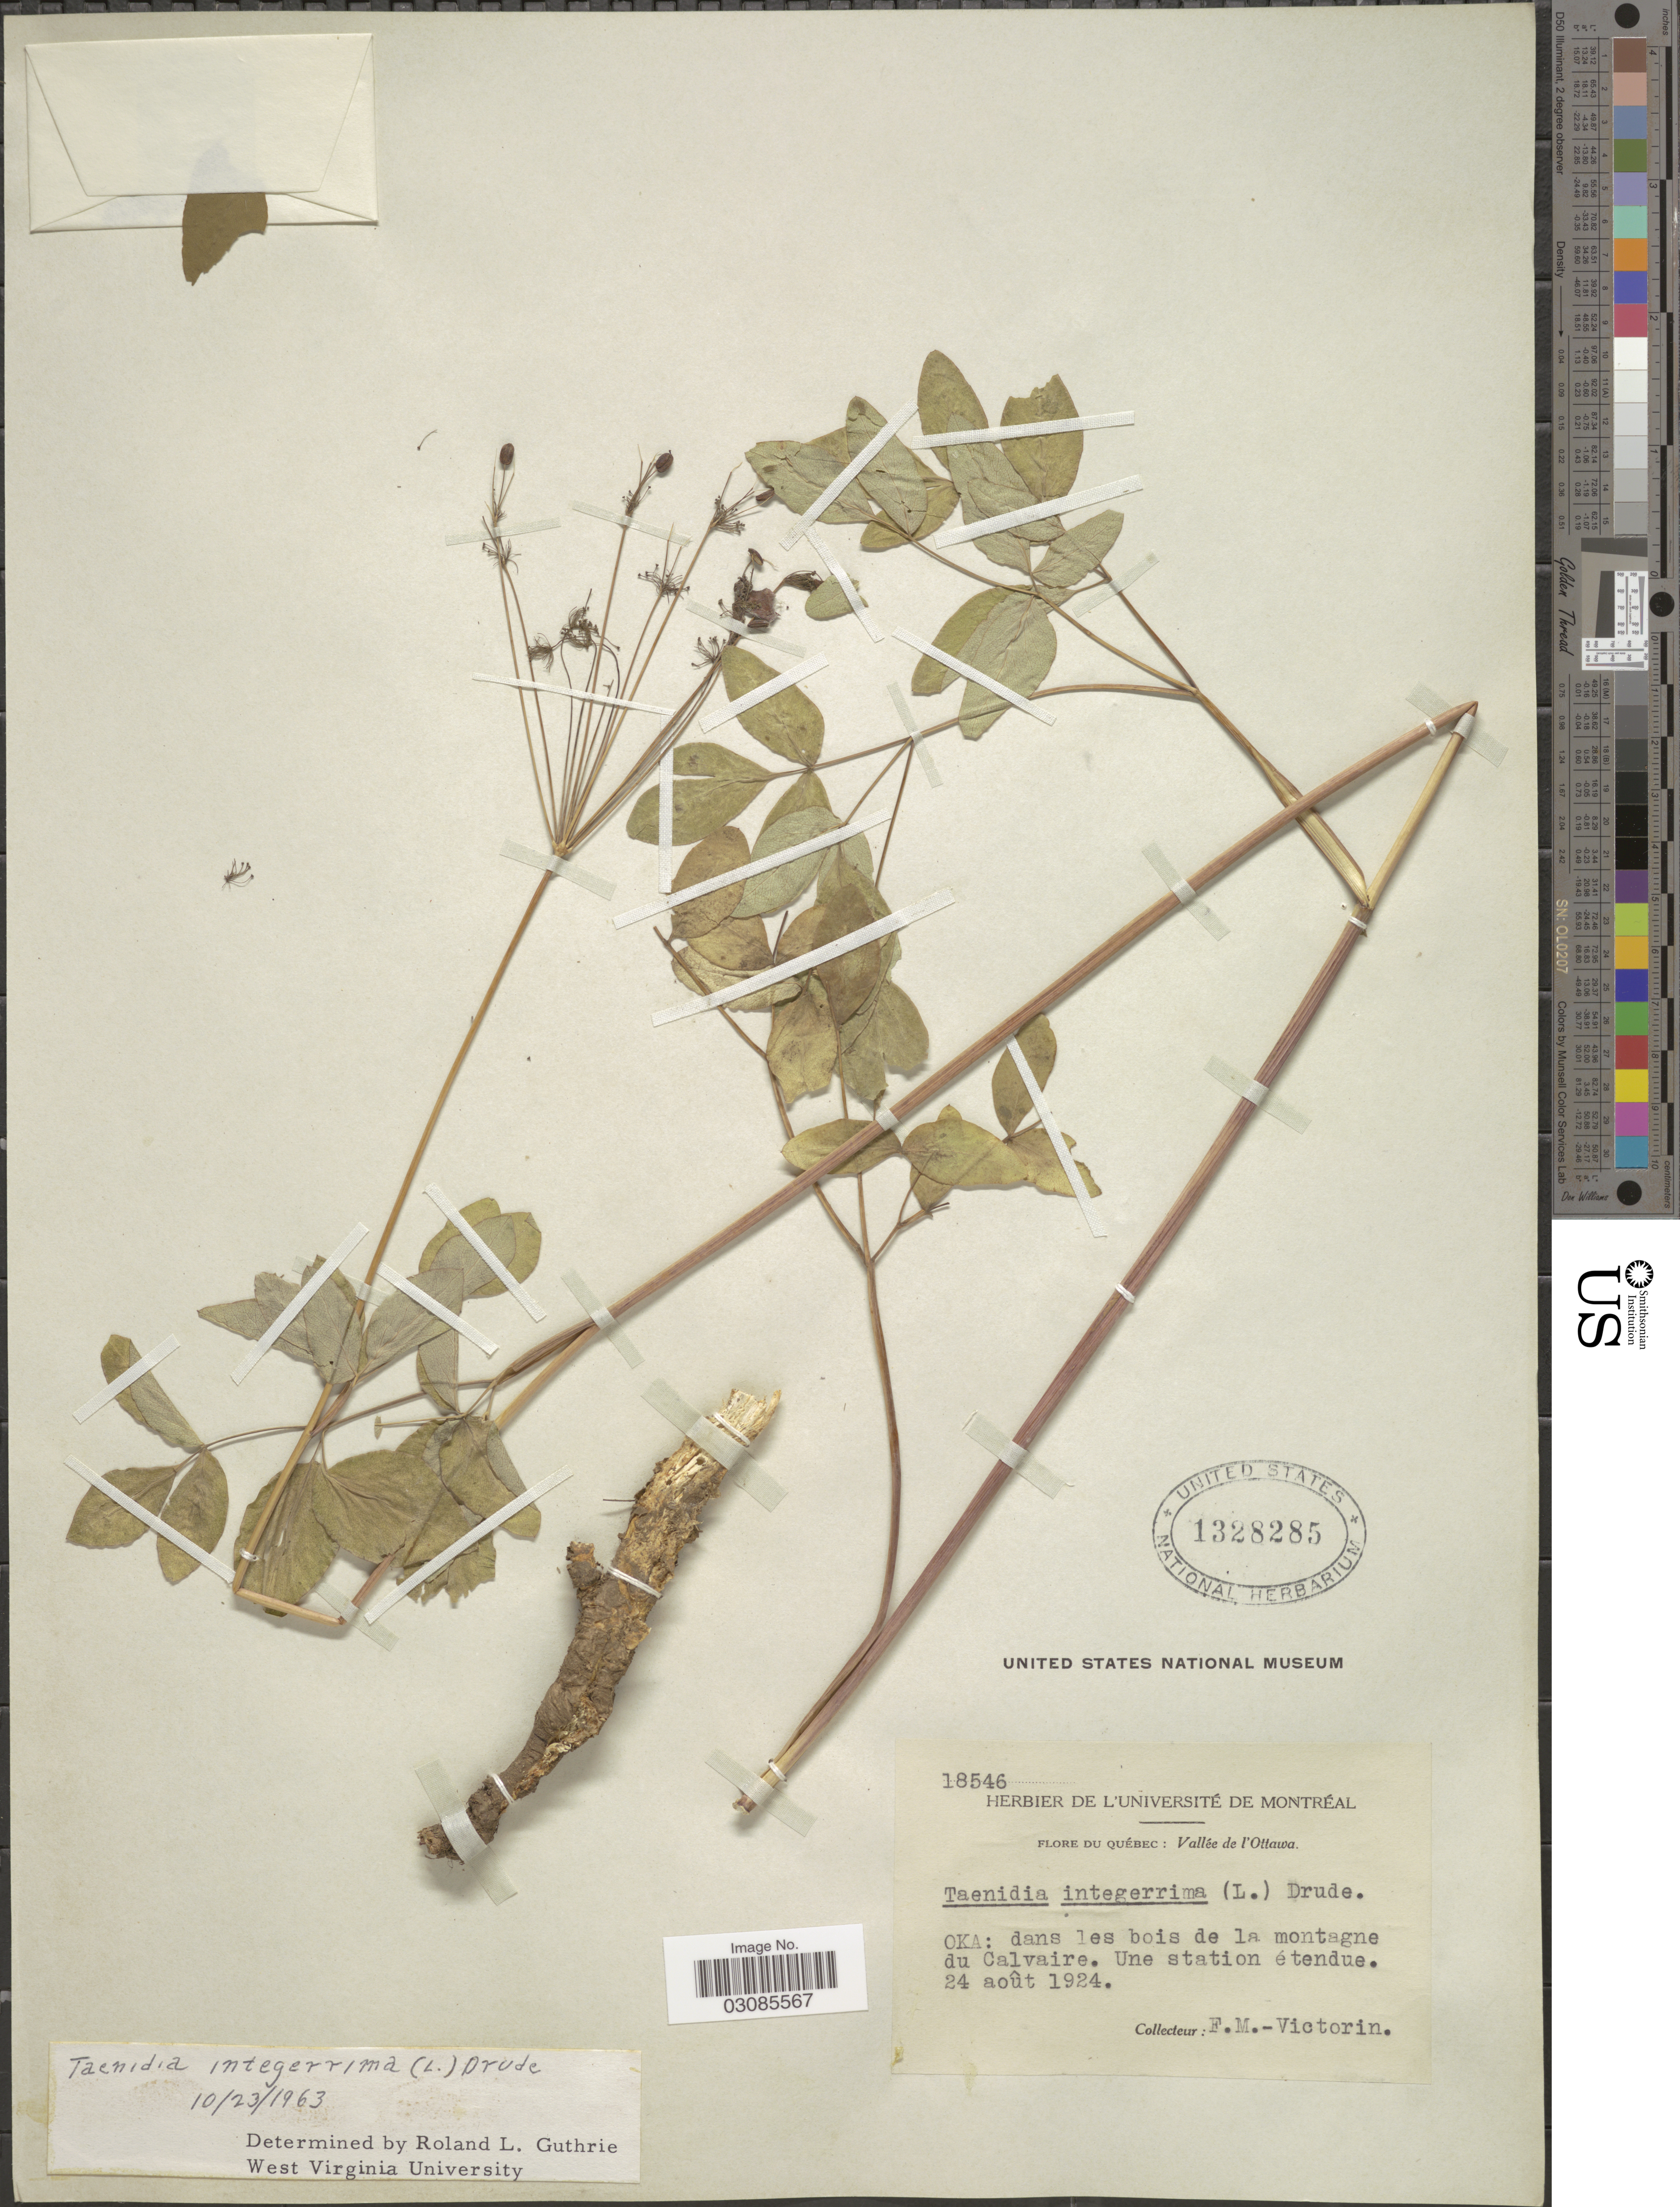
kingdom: Plantae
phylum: Tracheophyta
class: Magnoliopsida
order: Apiales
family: Apiaceae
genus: Taenidia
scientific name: Taenidia integerrima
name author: (L.) Drude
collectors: -. Marie-Victorin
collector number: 18546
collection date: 1924-08-24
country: Canada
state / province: Quebec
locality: Vallée de l'Ottawa. Oka: dans les bois de la montagne du Calvaire.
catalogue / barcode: US 1328285